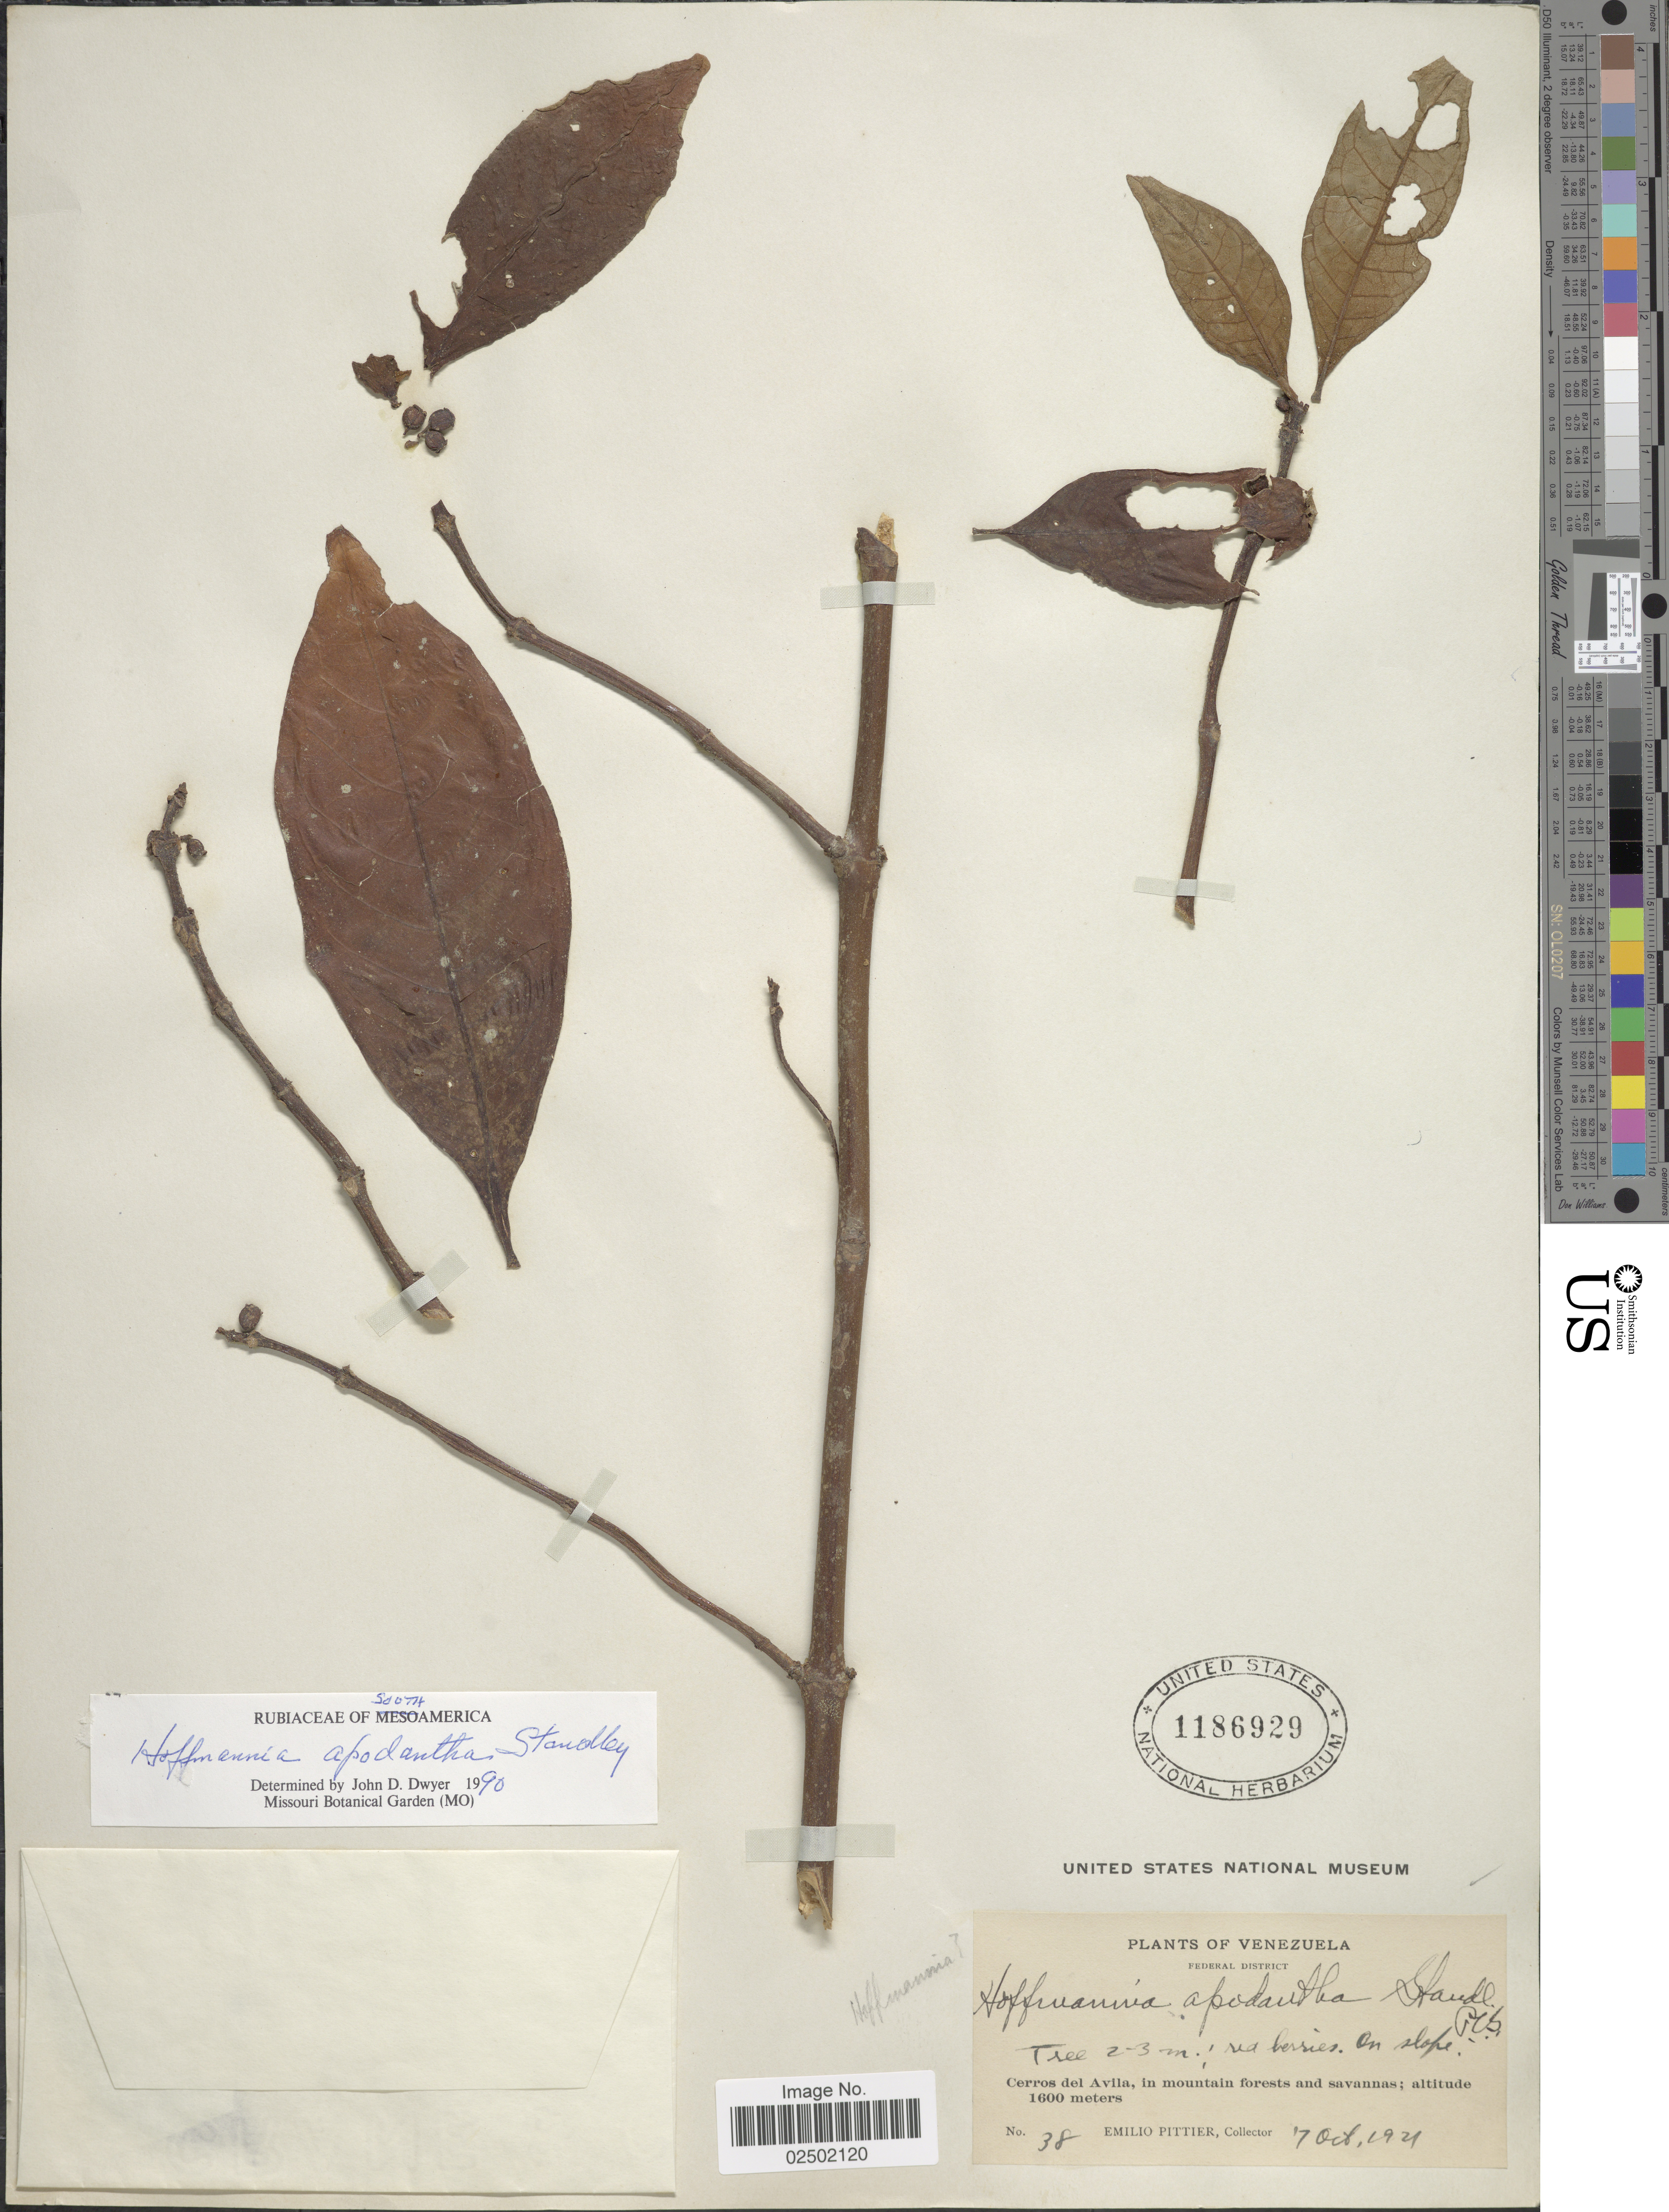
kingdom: Plantae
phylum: Tracheophyta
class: Magnoliopsida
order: Gentianales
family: Rubiaceae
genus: Hoffmannia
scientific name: Hoffmannia apodantha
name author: Standl.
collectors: E. Pittier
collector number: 38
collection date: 1921-10-07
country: Venezuela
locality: Federal District. Cerros del Avila, in mountain forests and savannas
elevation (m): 1600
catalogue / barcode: US 1186929